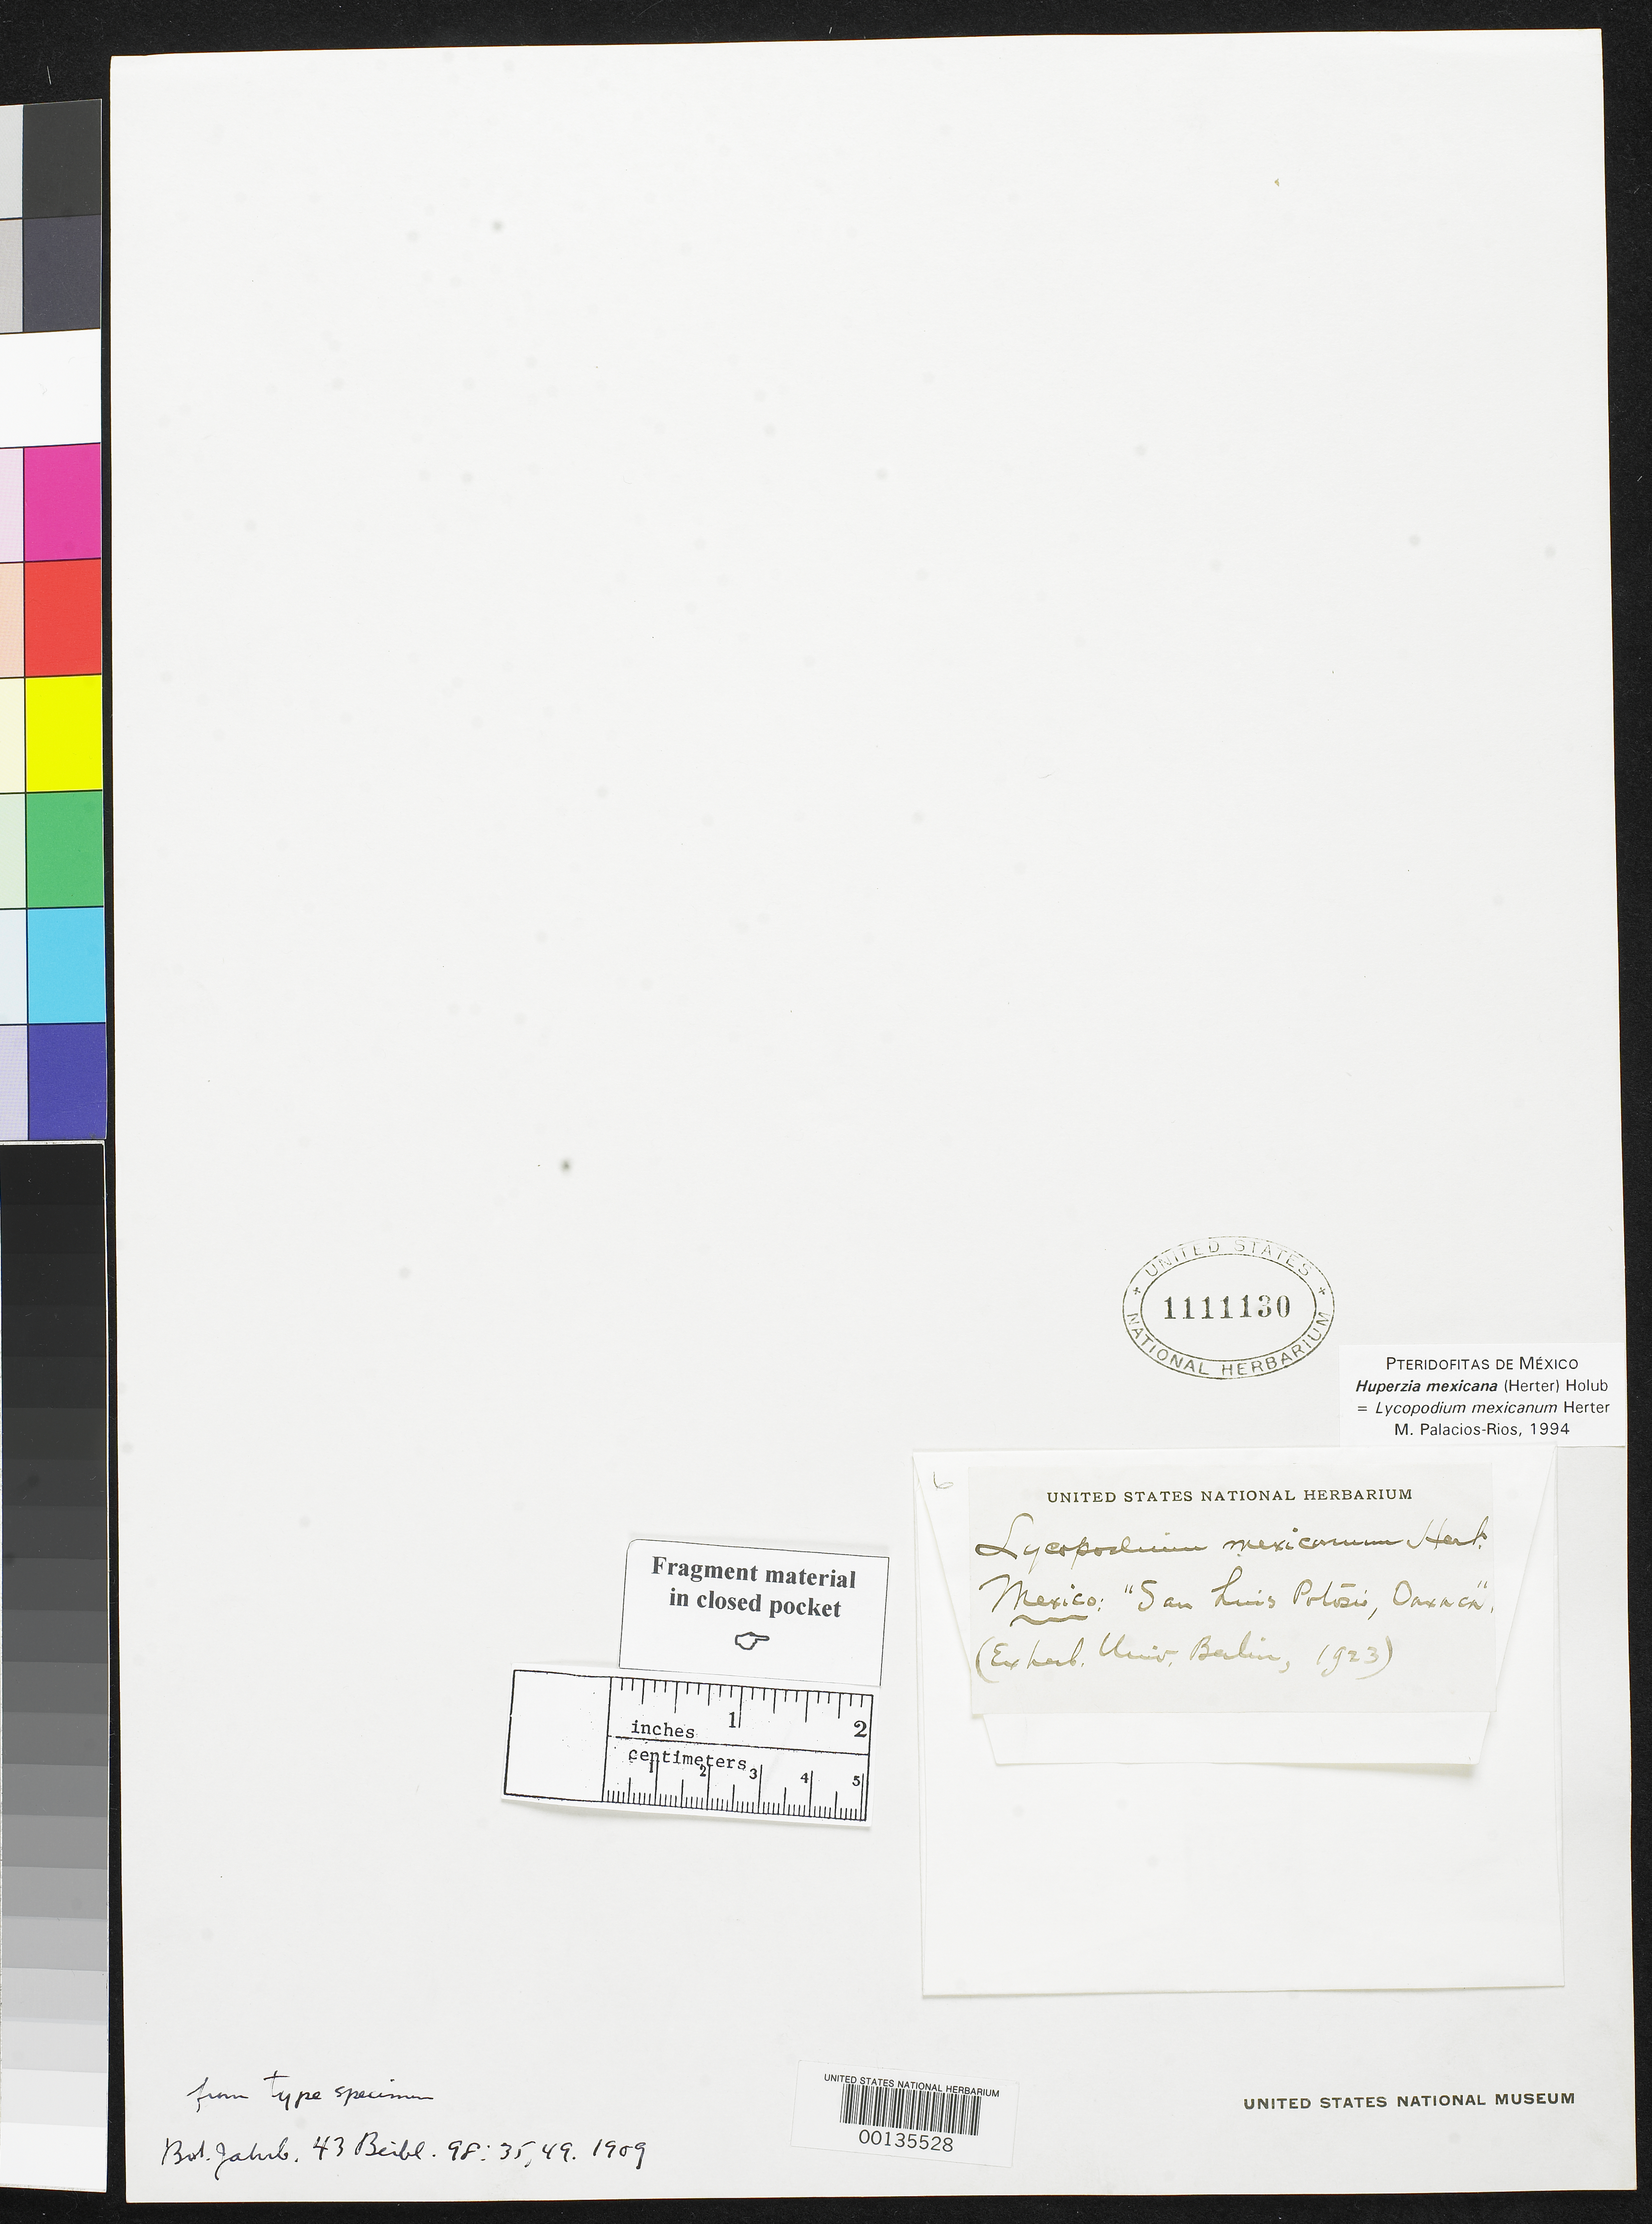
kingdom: Plantae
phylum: Tracheophyta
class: Lycopodiopsida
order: Lycopodiales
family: Lycopodiaceae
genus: Lycopodium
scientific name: Lycopodium mexicanum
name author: Herter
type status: Type Fragment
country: Mexico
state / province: Oaxaca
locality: San Luis Potosi.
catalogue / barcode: US 1111130